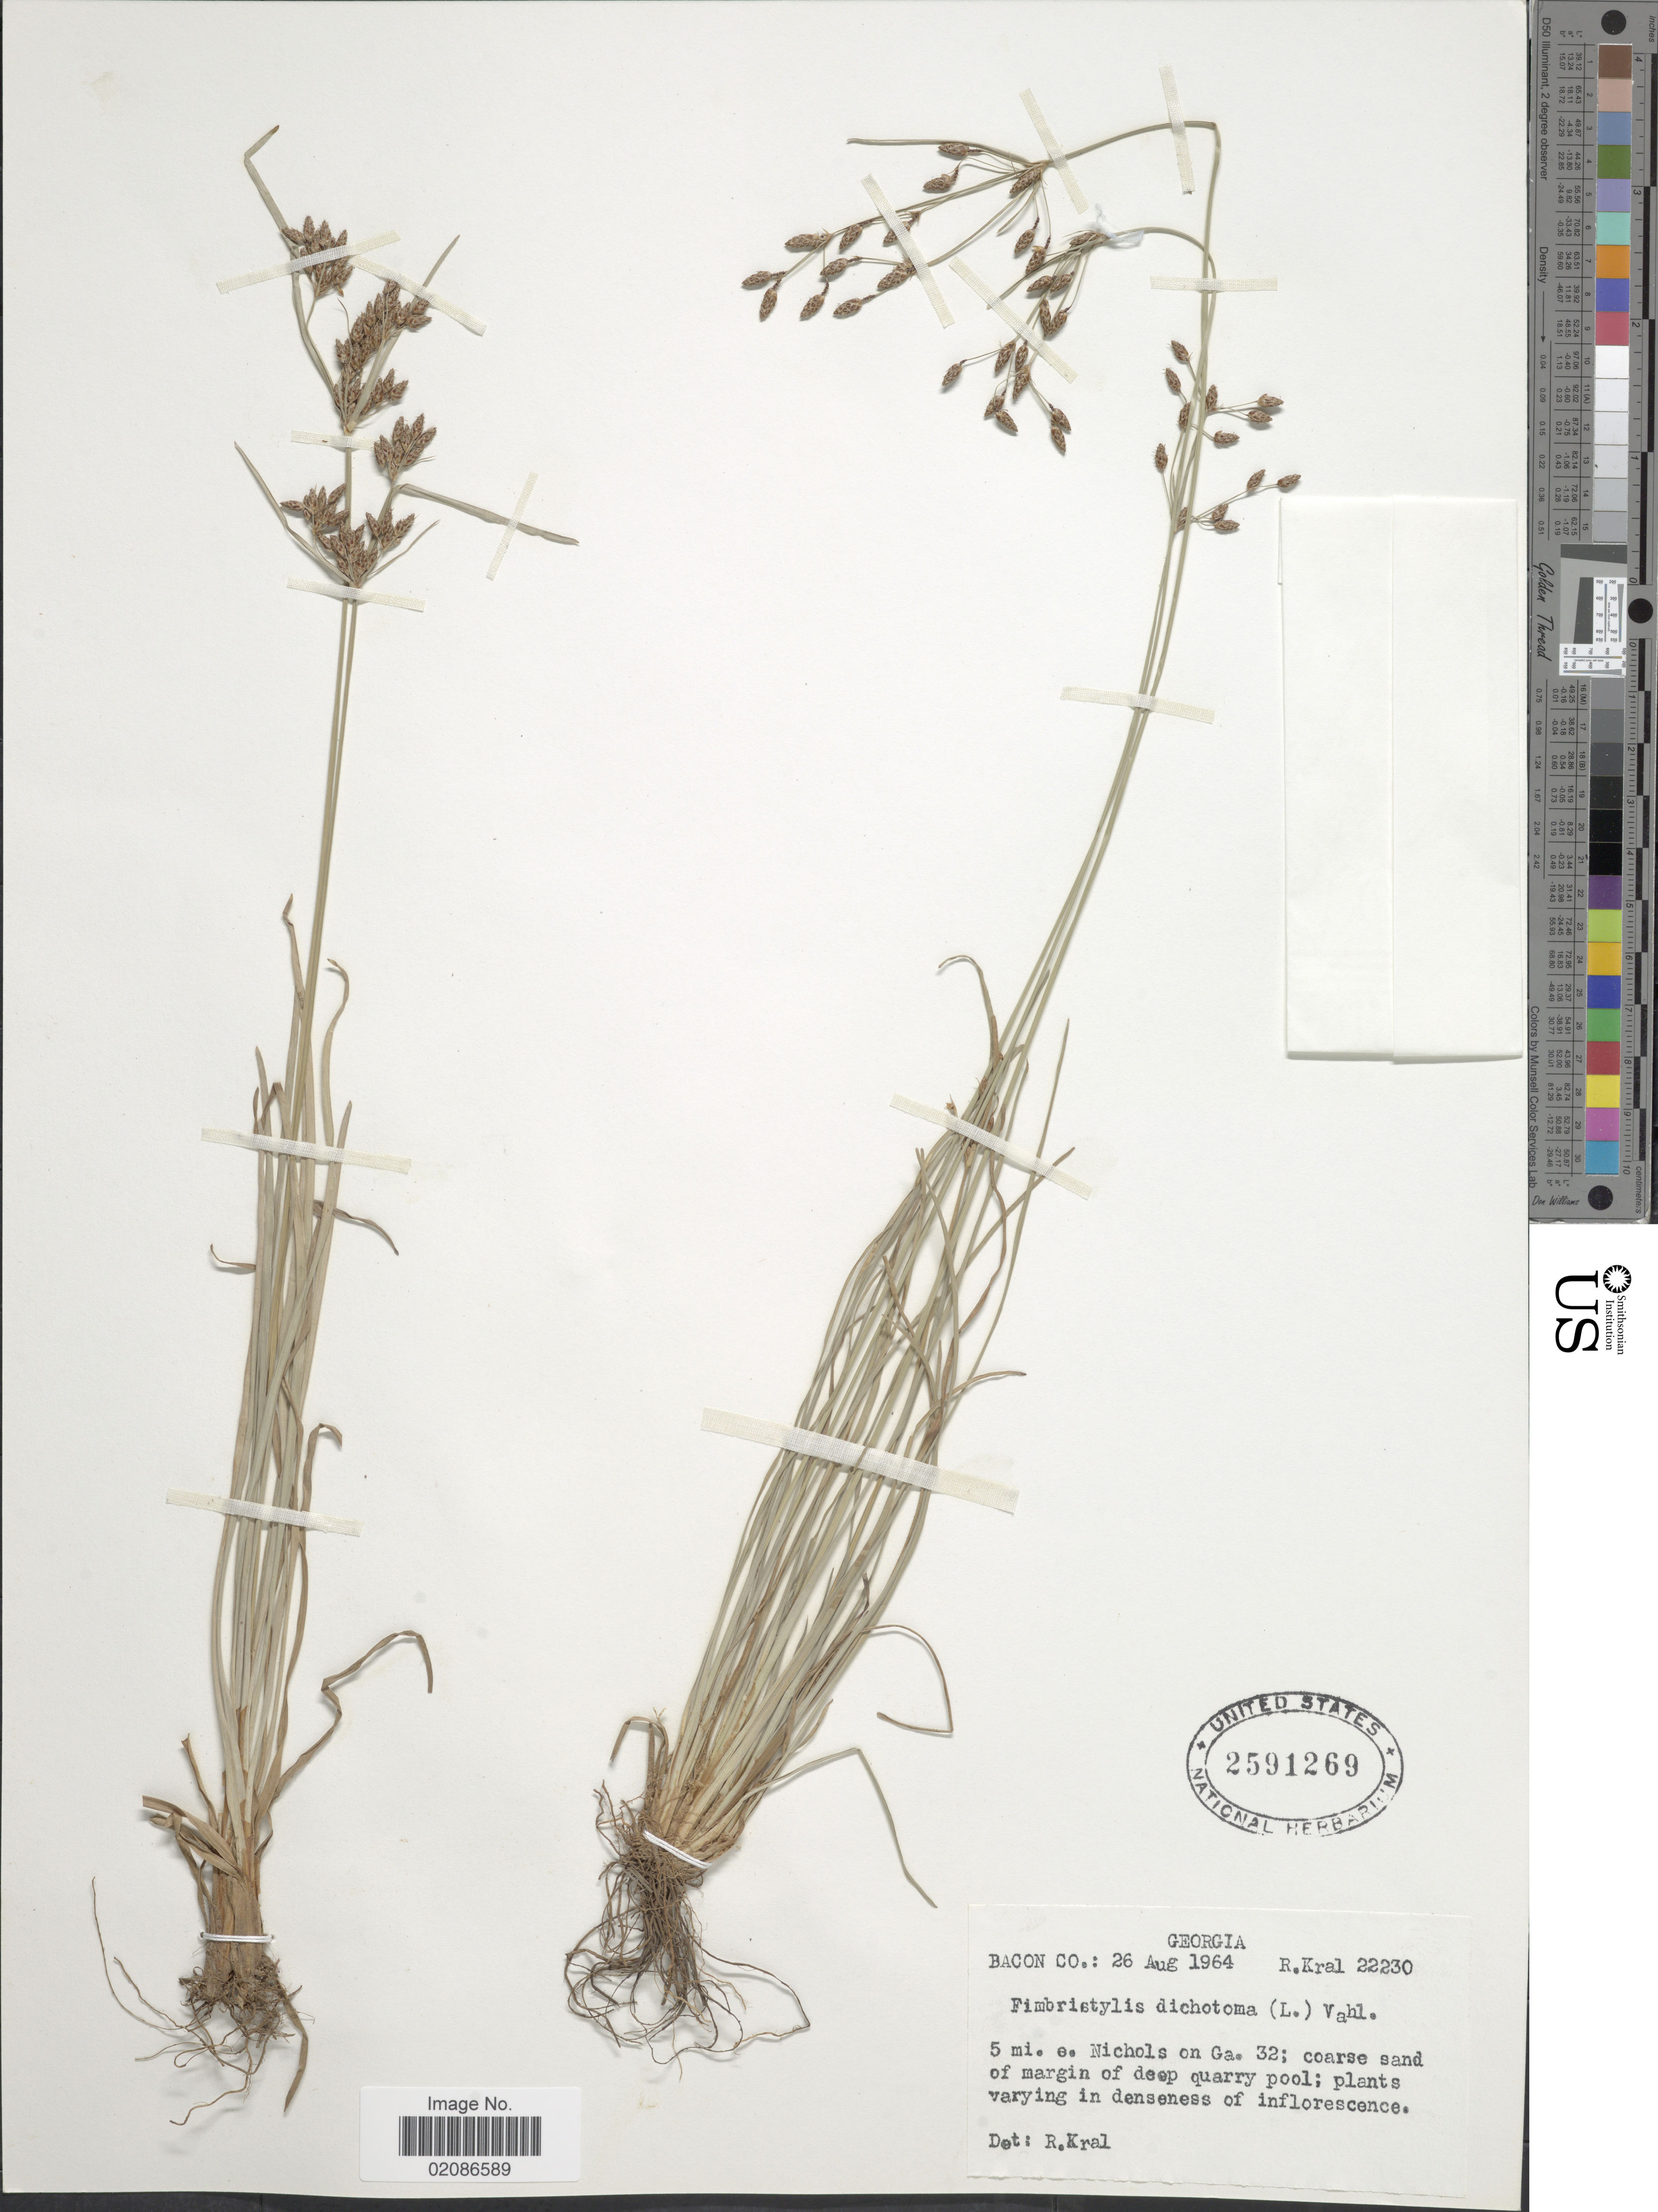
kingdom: Plantae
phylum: Tracheophyta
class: Liliopsida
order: Poales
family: Cyperaceae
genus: Fimbristylis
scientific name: Fimbristylis dichotoma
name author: (L.) Vahl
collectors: R. Kral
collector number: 22230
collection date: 1964-08-26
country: United States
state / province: Georgia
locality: Bacon Co; 5 mi e Nichols on Ga. 32; coarse sand of margin of deep quarry pool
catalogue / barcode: US 2591269